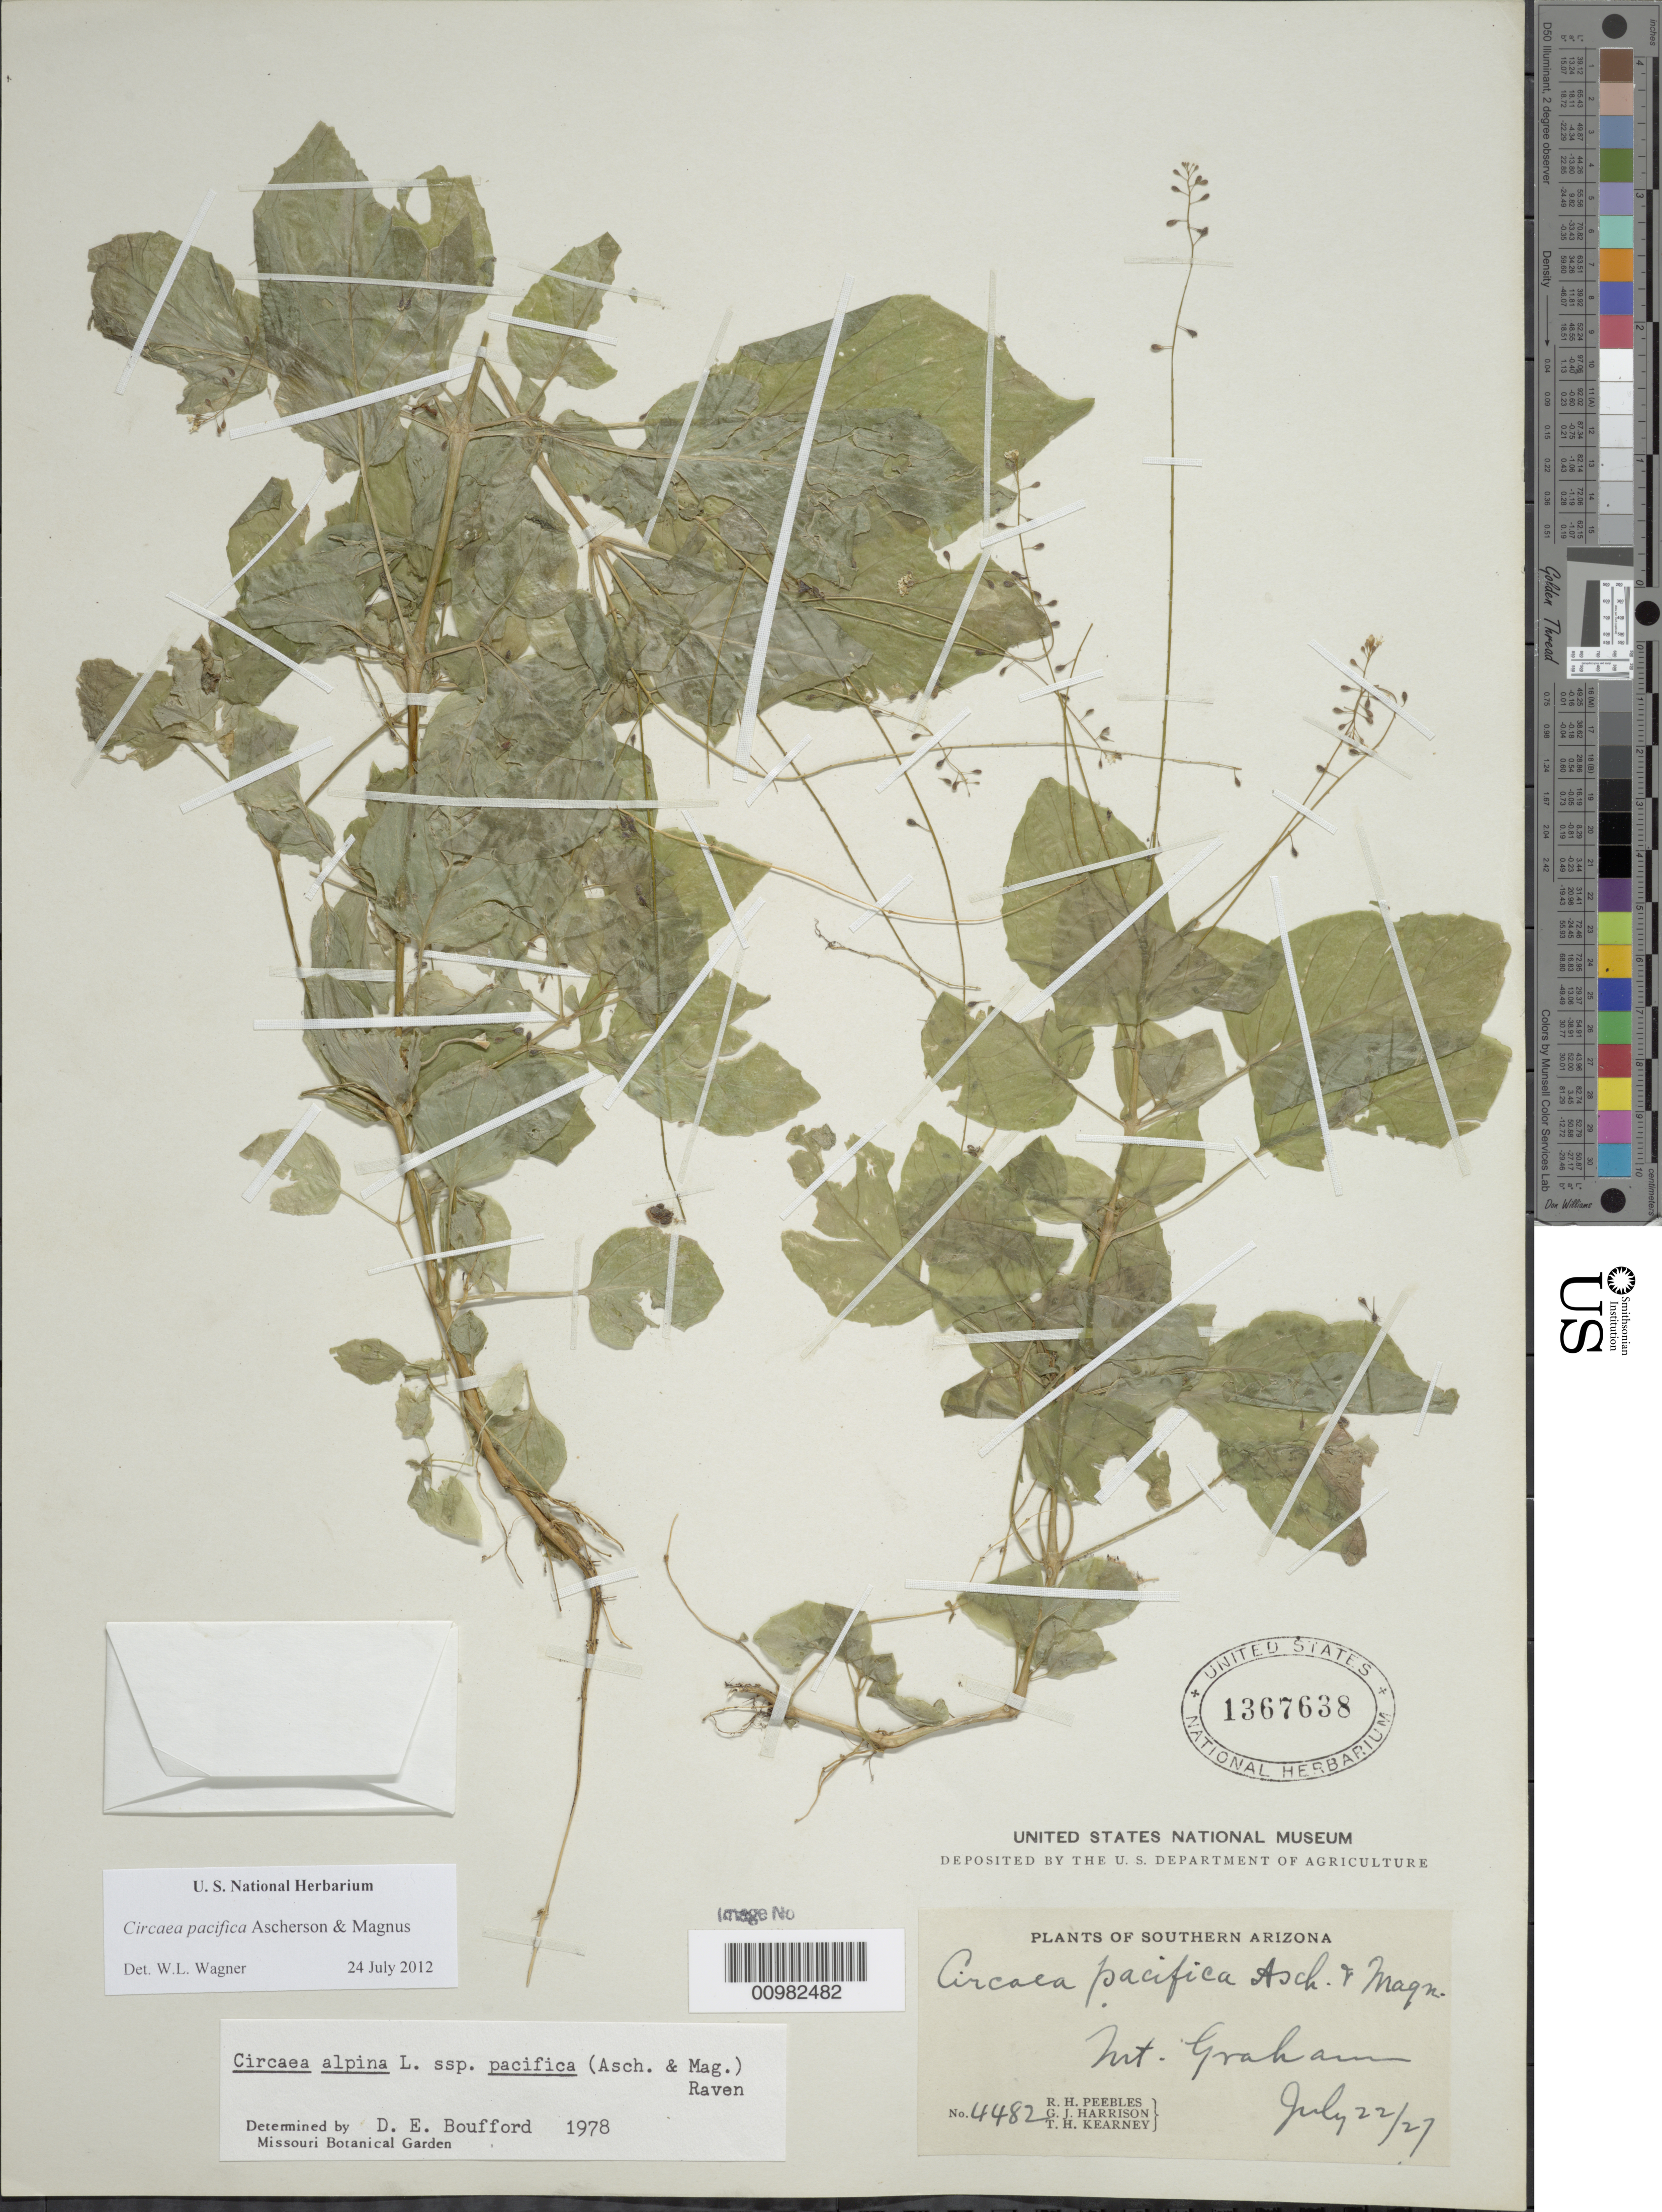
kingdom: Plantae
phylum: Tracheophyta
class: Magnoliopsida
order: Myrtales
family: Onagraceae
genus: Circaea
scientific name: Circaea pacifica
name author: Asch. & Magnus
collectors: R. H. Peebles & G. J. Harrison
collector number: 4482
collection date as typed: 22 Jul 1927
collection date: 1927-07-22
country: United States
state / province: Arizona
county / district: Graham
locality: Mount Graham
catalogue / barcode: US 1367638